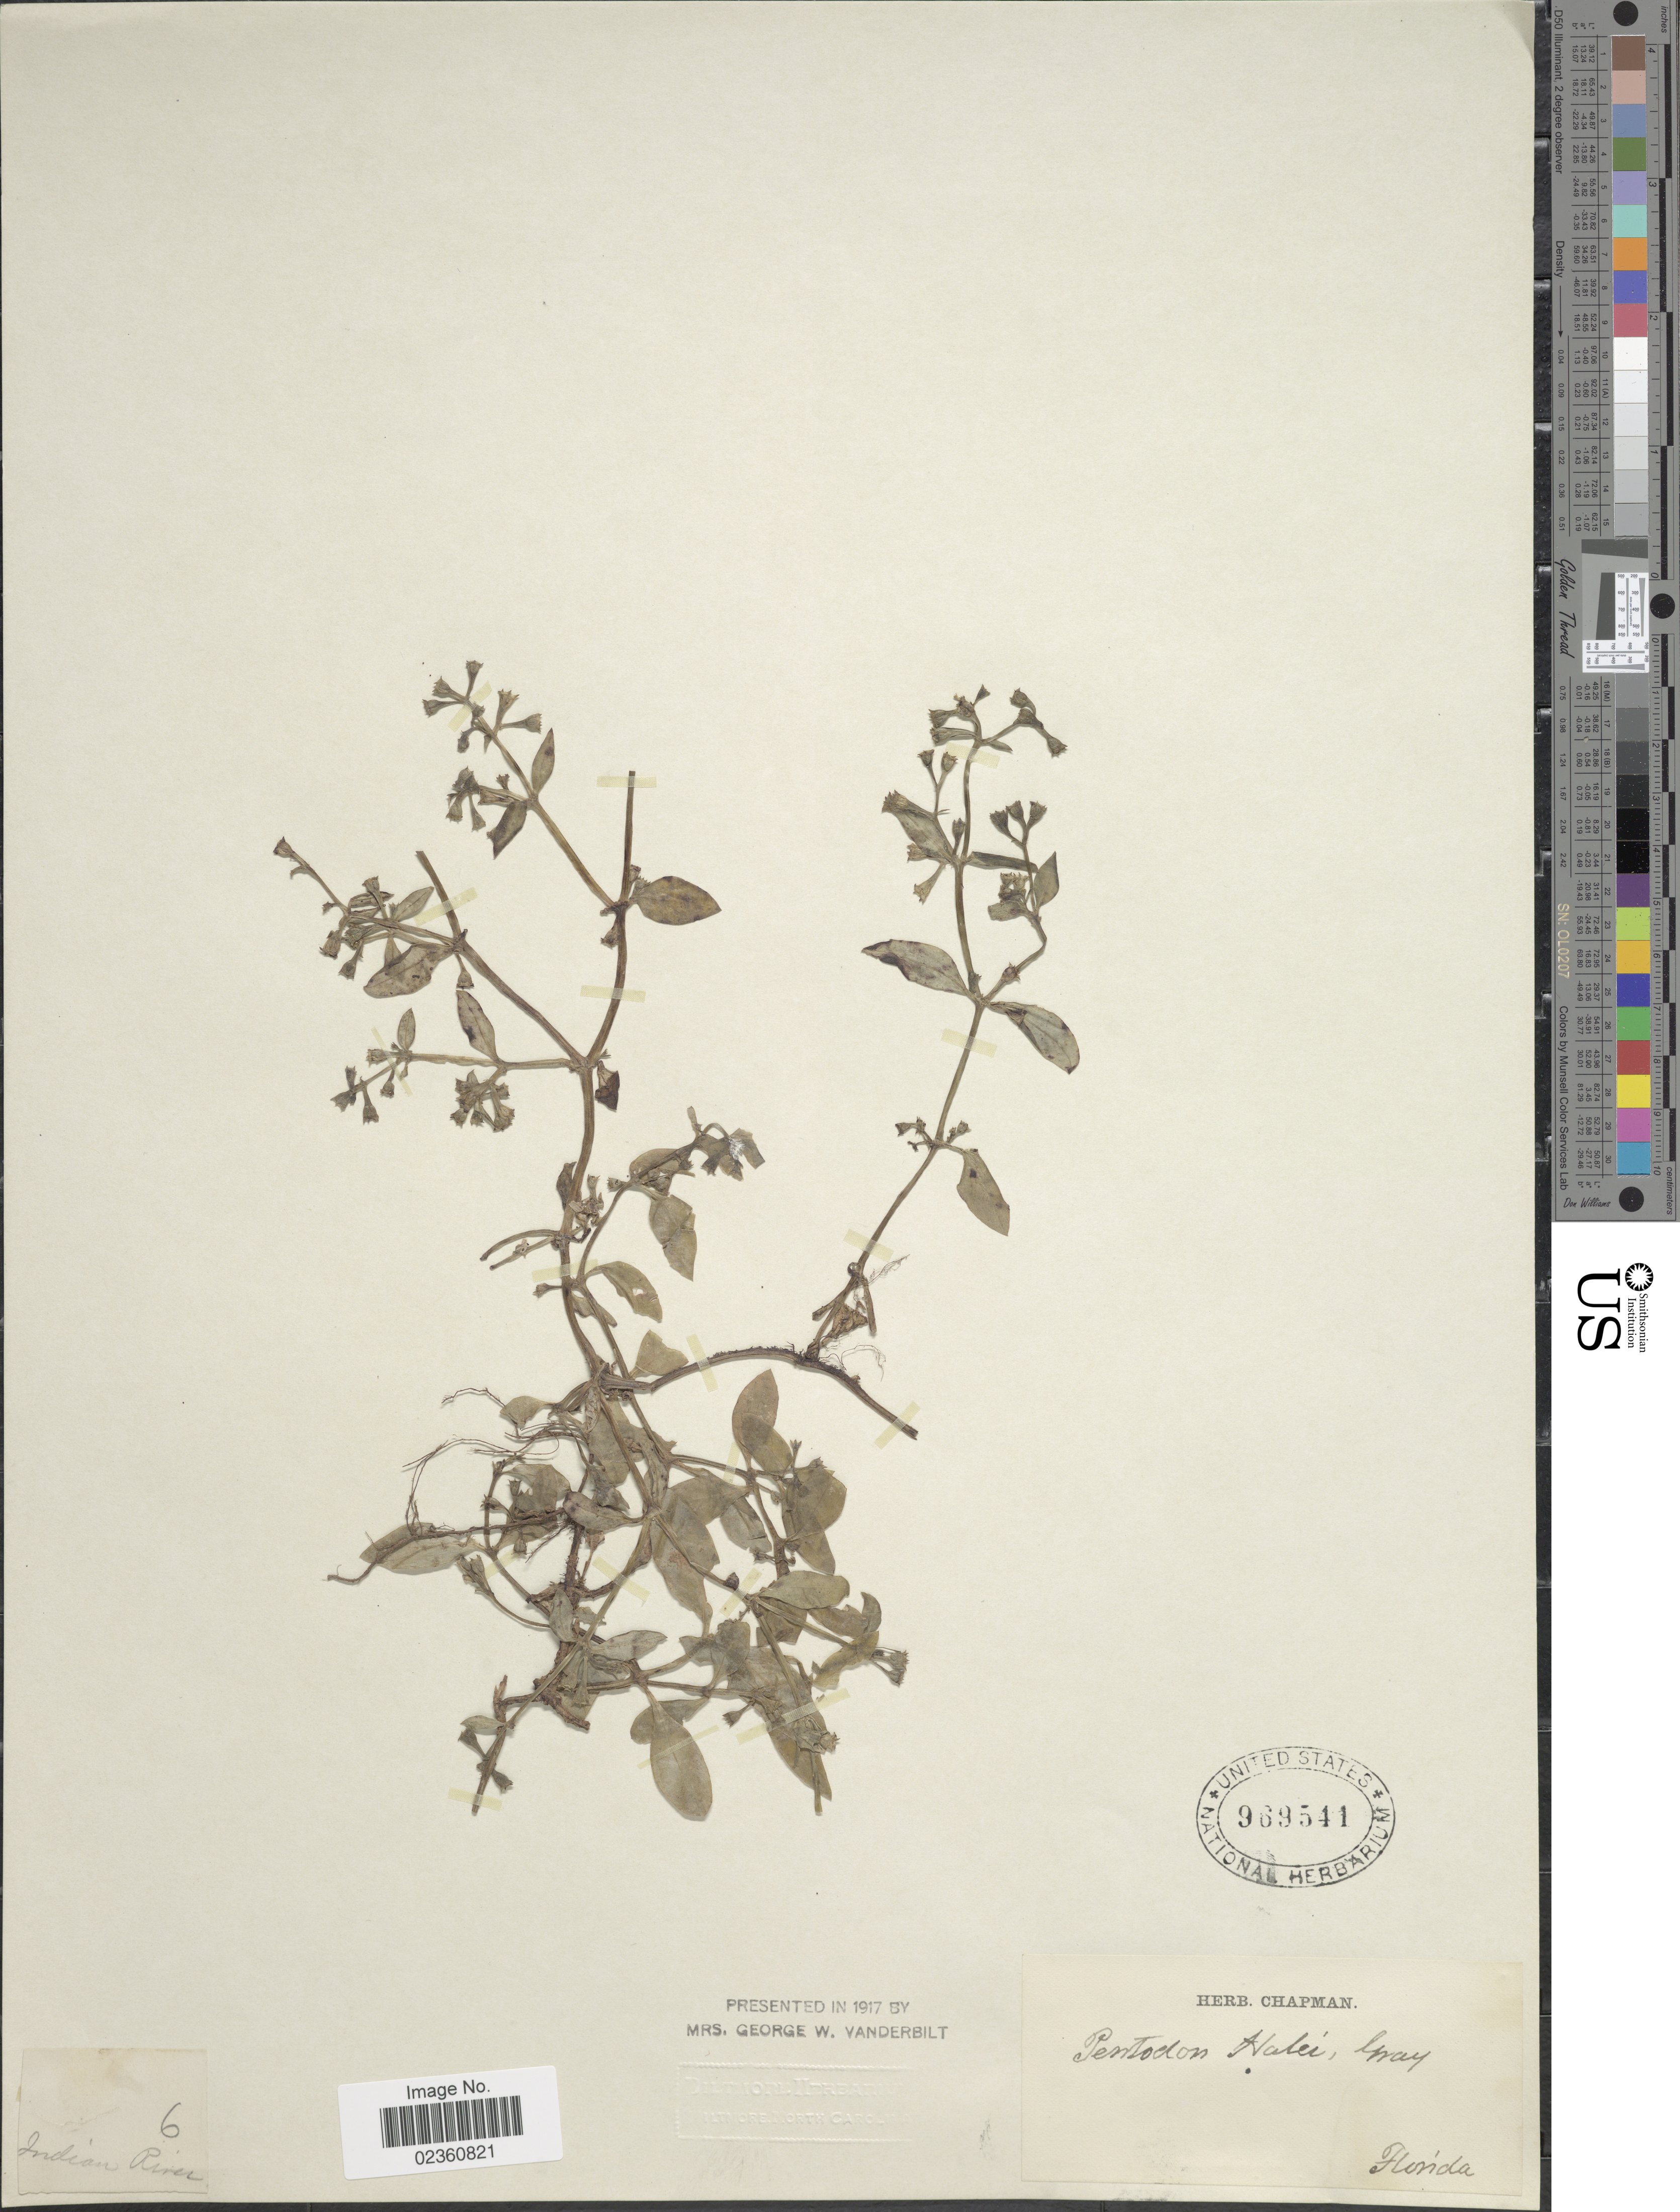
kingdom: Plantae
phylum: Tracheophyta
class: Magnoliopsida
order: Gentianales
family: Rubiaceae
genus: Pentodon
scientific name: Pentodon halei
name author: A. Gray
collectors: ex herb. Chapman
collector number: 6*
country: United States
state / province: Florida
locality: Indian River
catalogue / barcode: US 969541